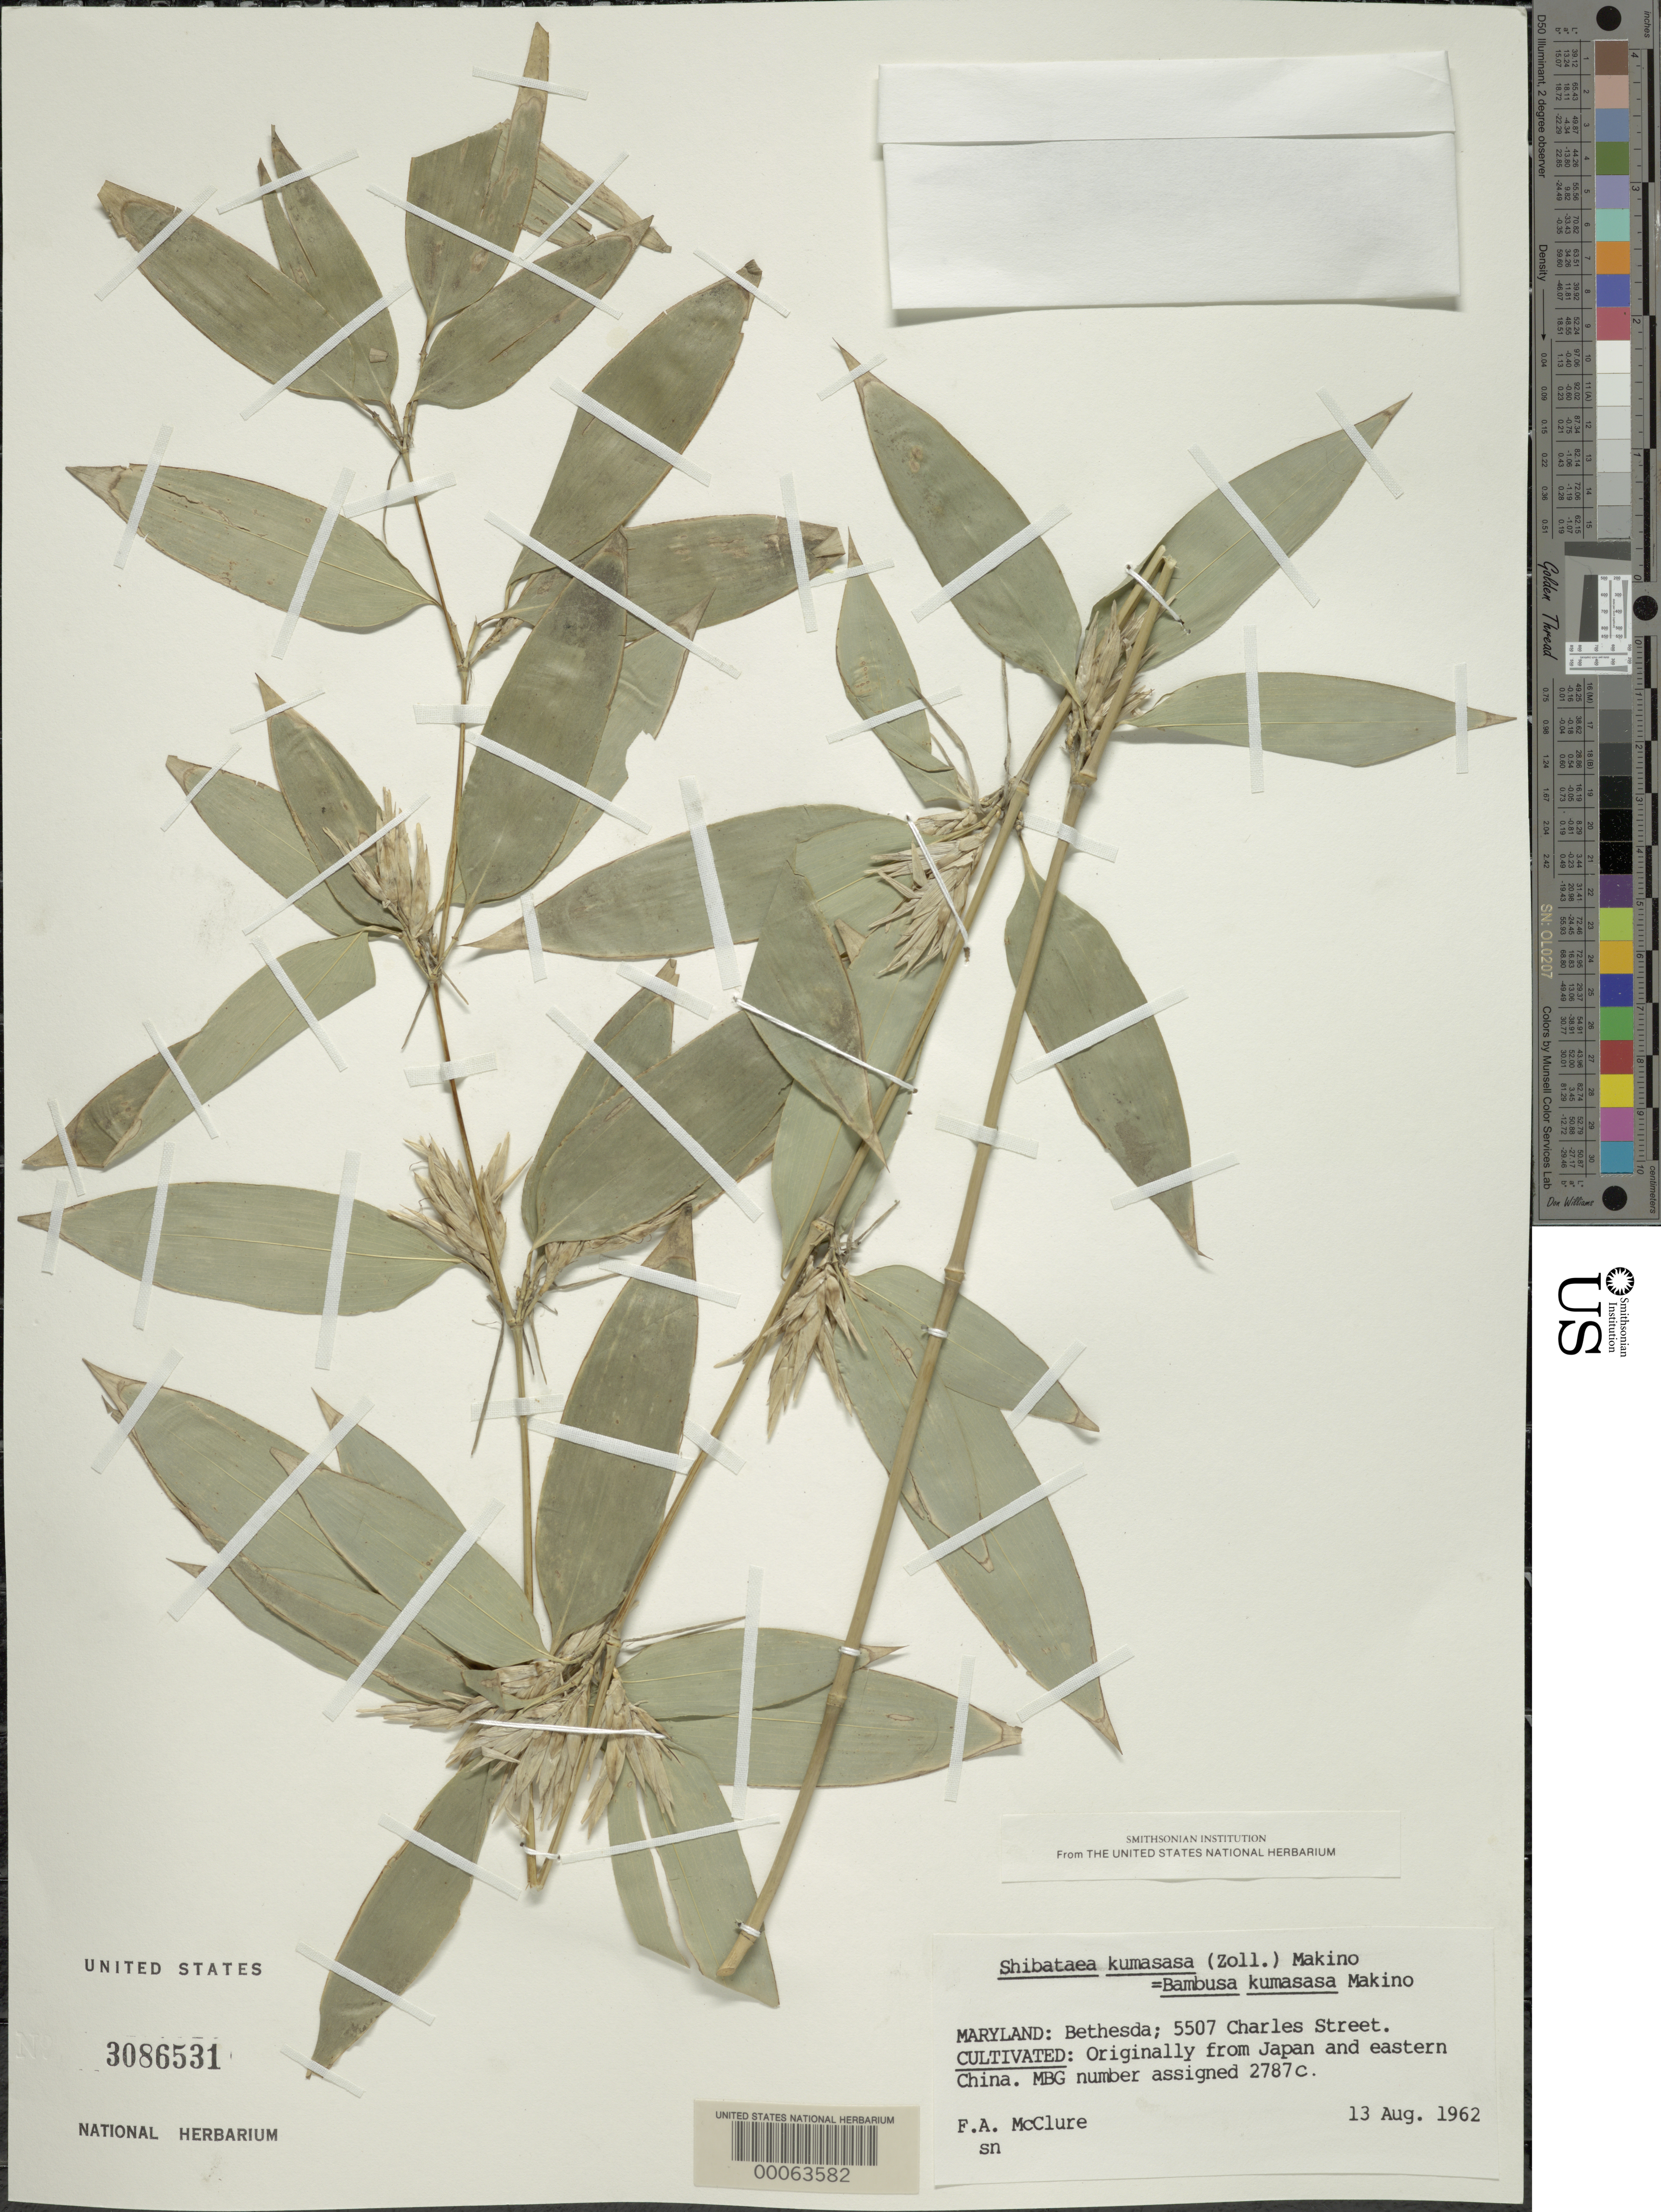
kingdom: Plantae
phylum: Tracheophyta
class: Liliopsida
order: Poales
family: Poaceae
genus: Shibataea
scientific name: Shibataea kumasasa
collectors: F. A. McClure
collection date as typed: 13 Aug 1962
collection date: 1962-08-13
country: United States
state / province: Maryland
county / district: Montgomery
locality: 5507 Charles Street, Bethesda (McClure's garden)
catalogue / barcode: US 3086531